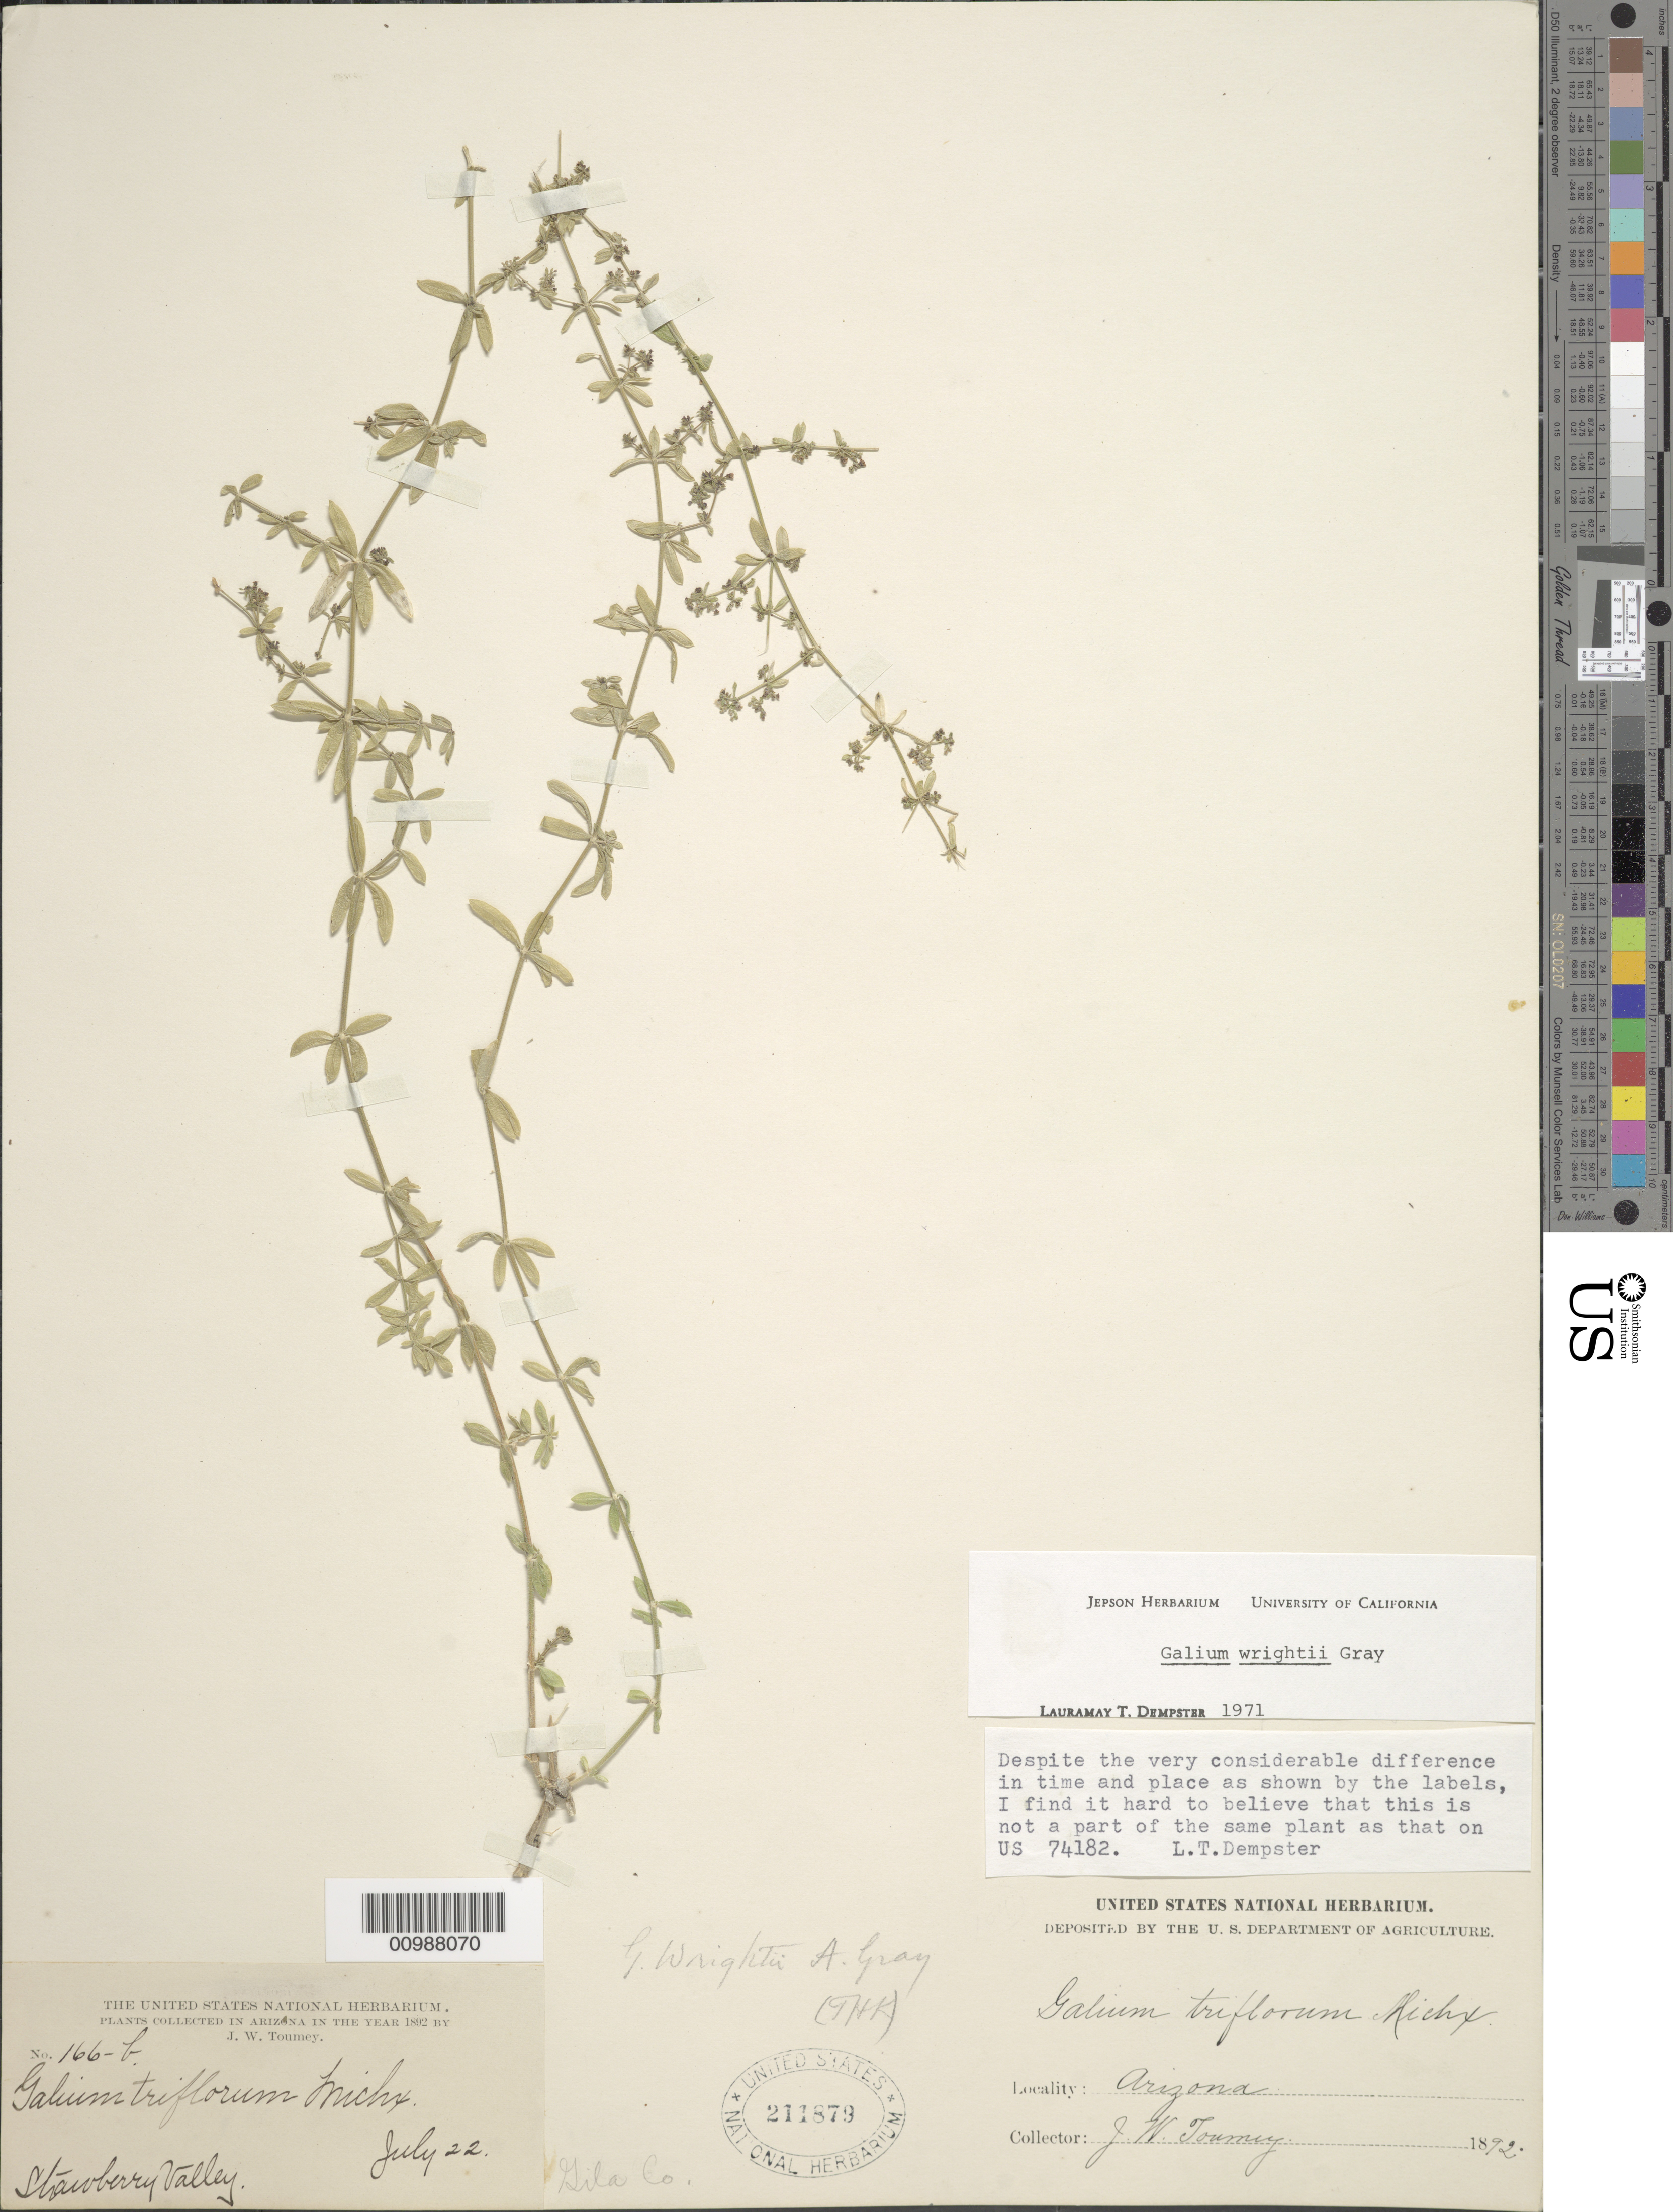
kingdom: Plantae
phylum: Tracheophyta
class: Magnoliopsida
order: Gentianales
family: Rubiaceae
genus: Galium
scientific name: Galium wrightii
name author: A. Gray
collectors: J. W. Toumey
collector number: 166B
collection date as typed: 22 Jul 1892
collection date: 1892-07-22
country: United States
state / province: Arizona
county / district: Gila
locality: Strawberry Valley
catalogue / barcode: US 211879